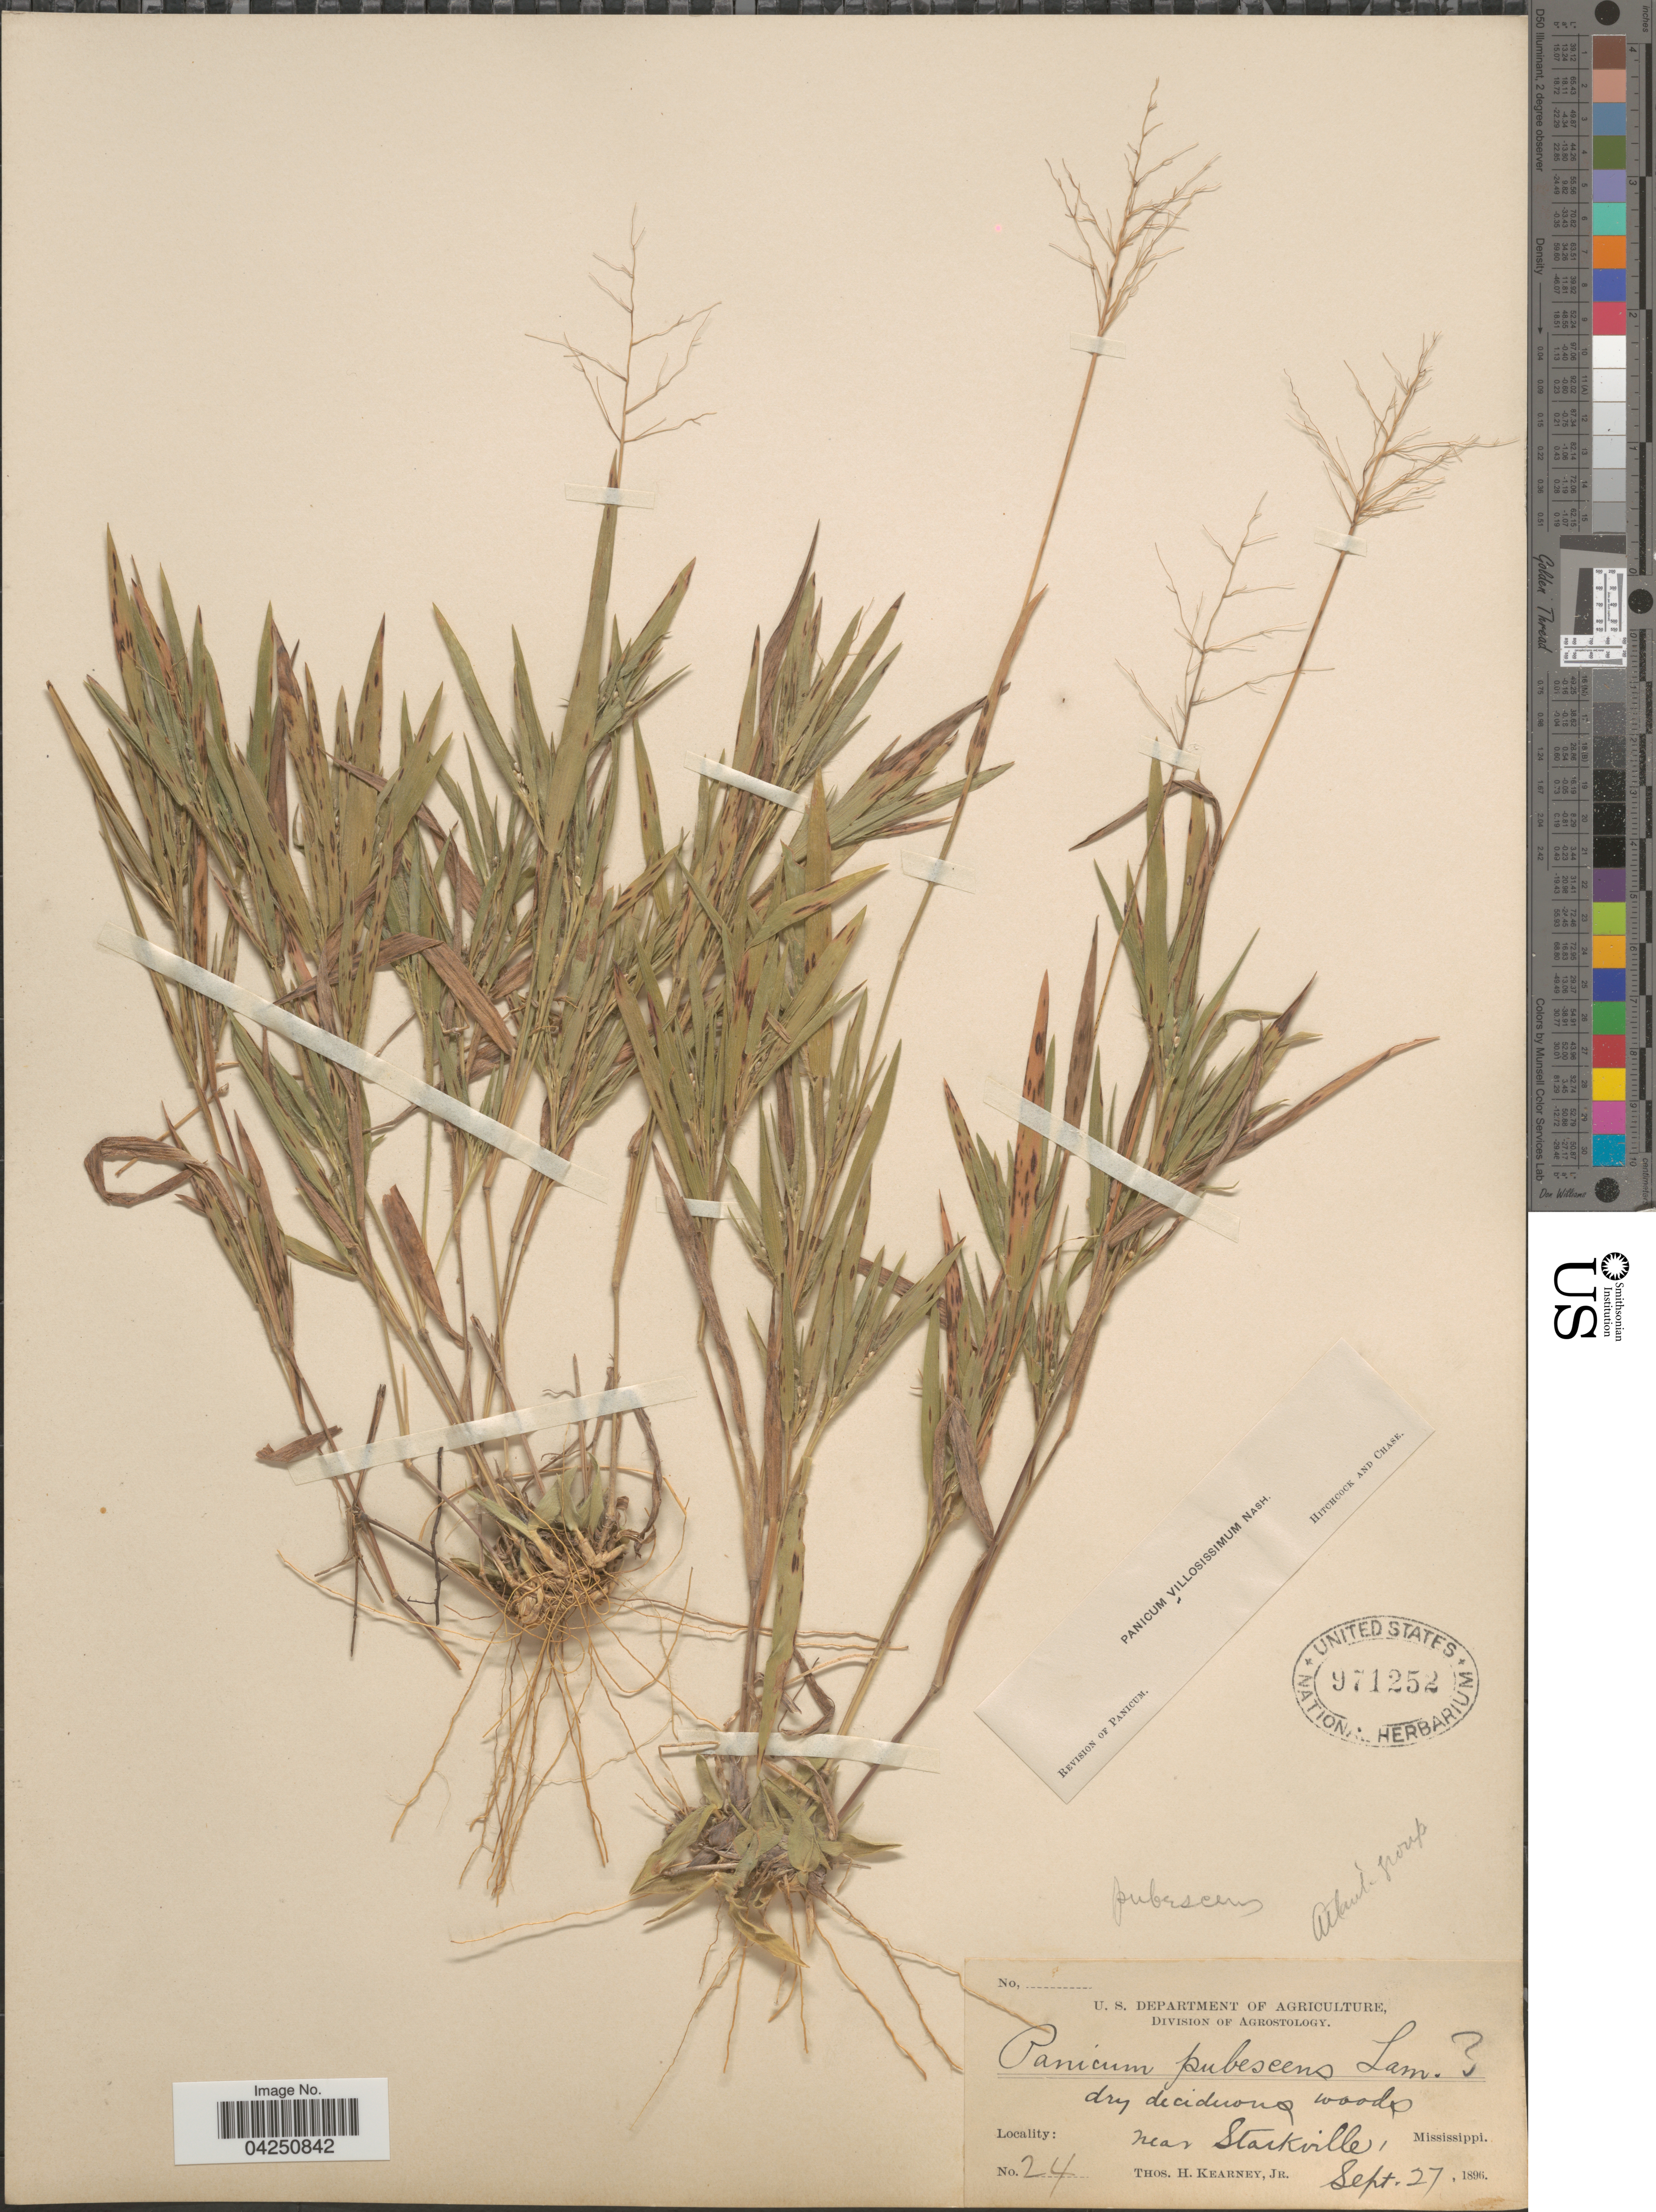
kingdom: Plantae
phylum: Tracheophyta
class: Liliopsida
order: Poales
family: Poaceae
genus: Dichanthelium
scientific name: Dichanthelium acuminatum var. acuminatum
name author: (Sw.) Gould & C.A. Clark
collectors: T. H. Kearney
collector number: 24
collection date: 1896-09-27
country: United States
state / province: Mississippi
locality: Near Starkville.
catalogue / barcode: US 971252